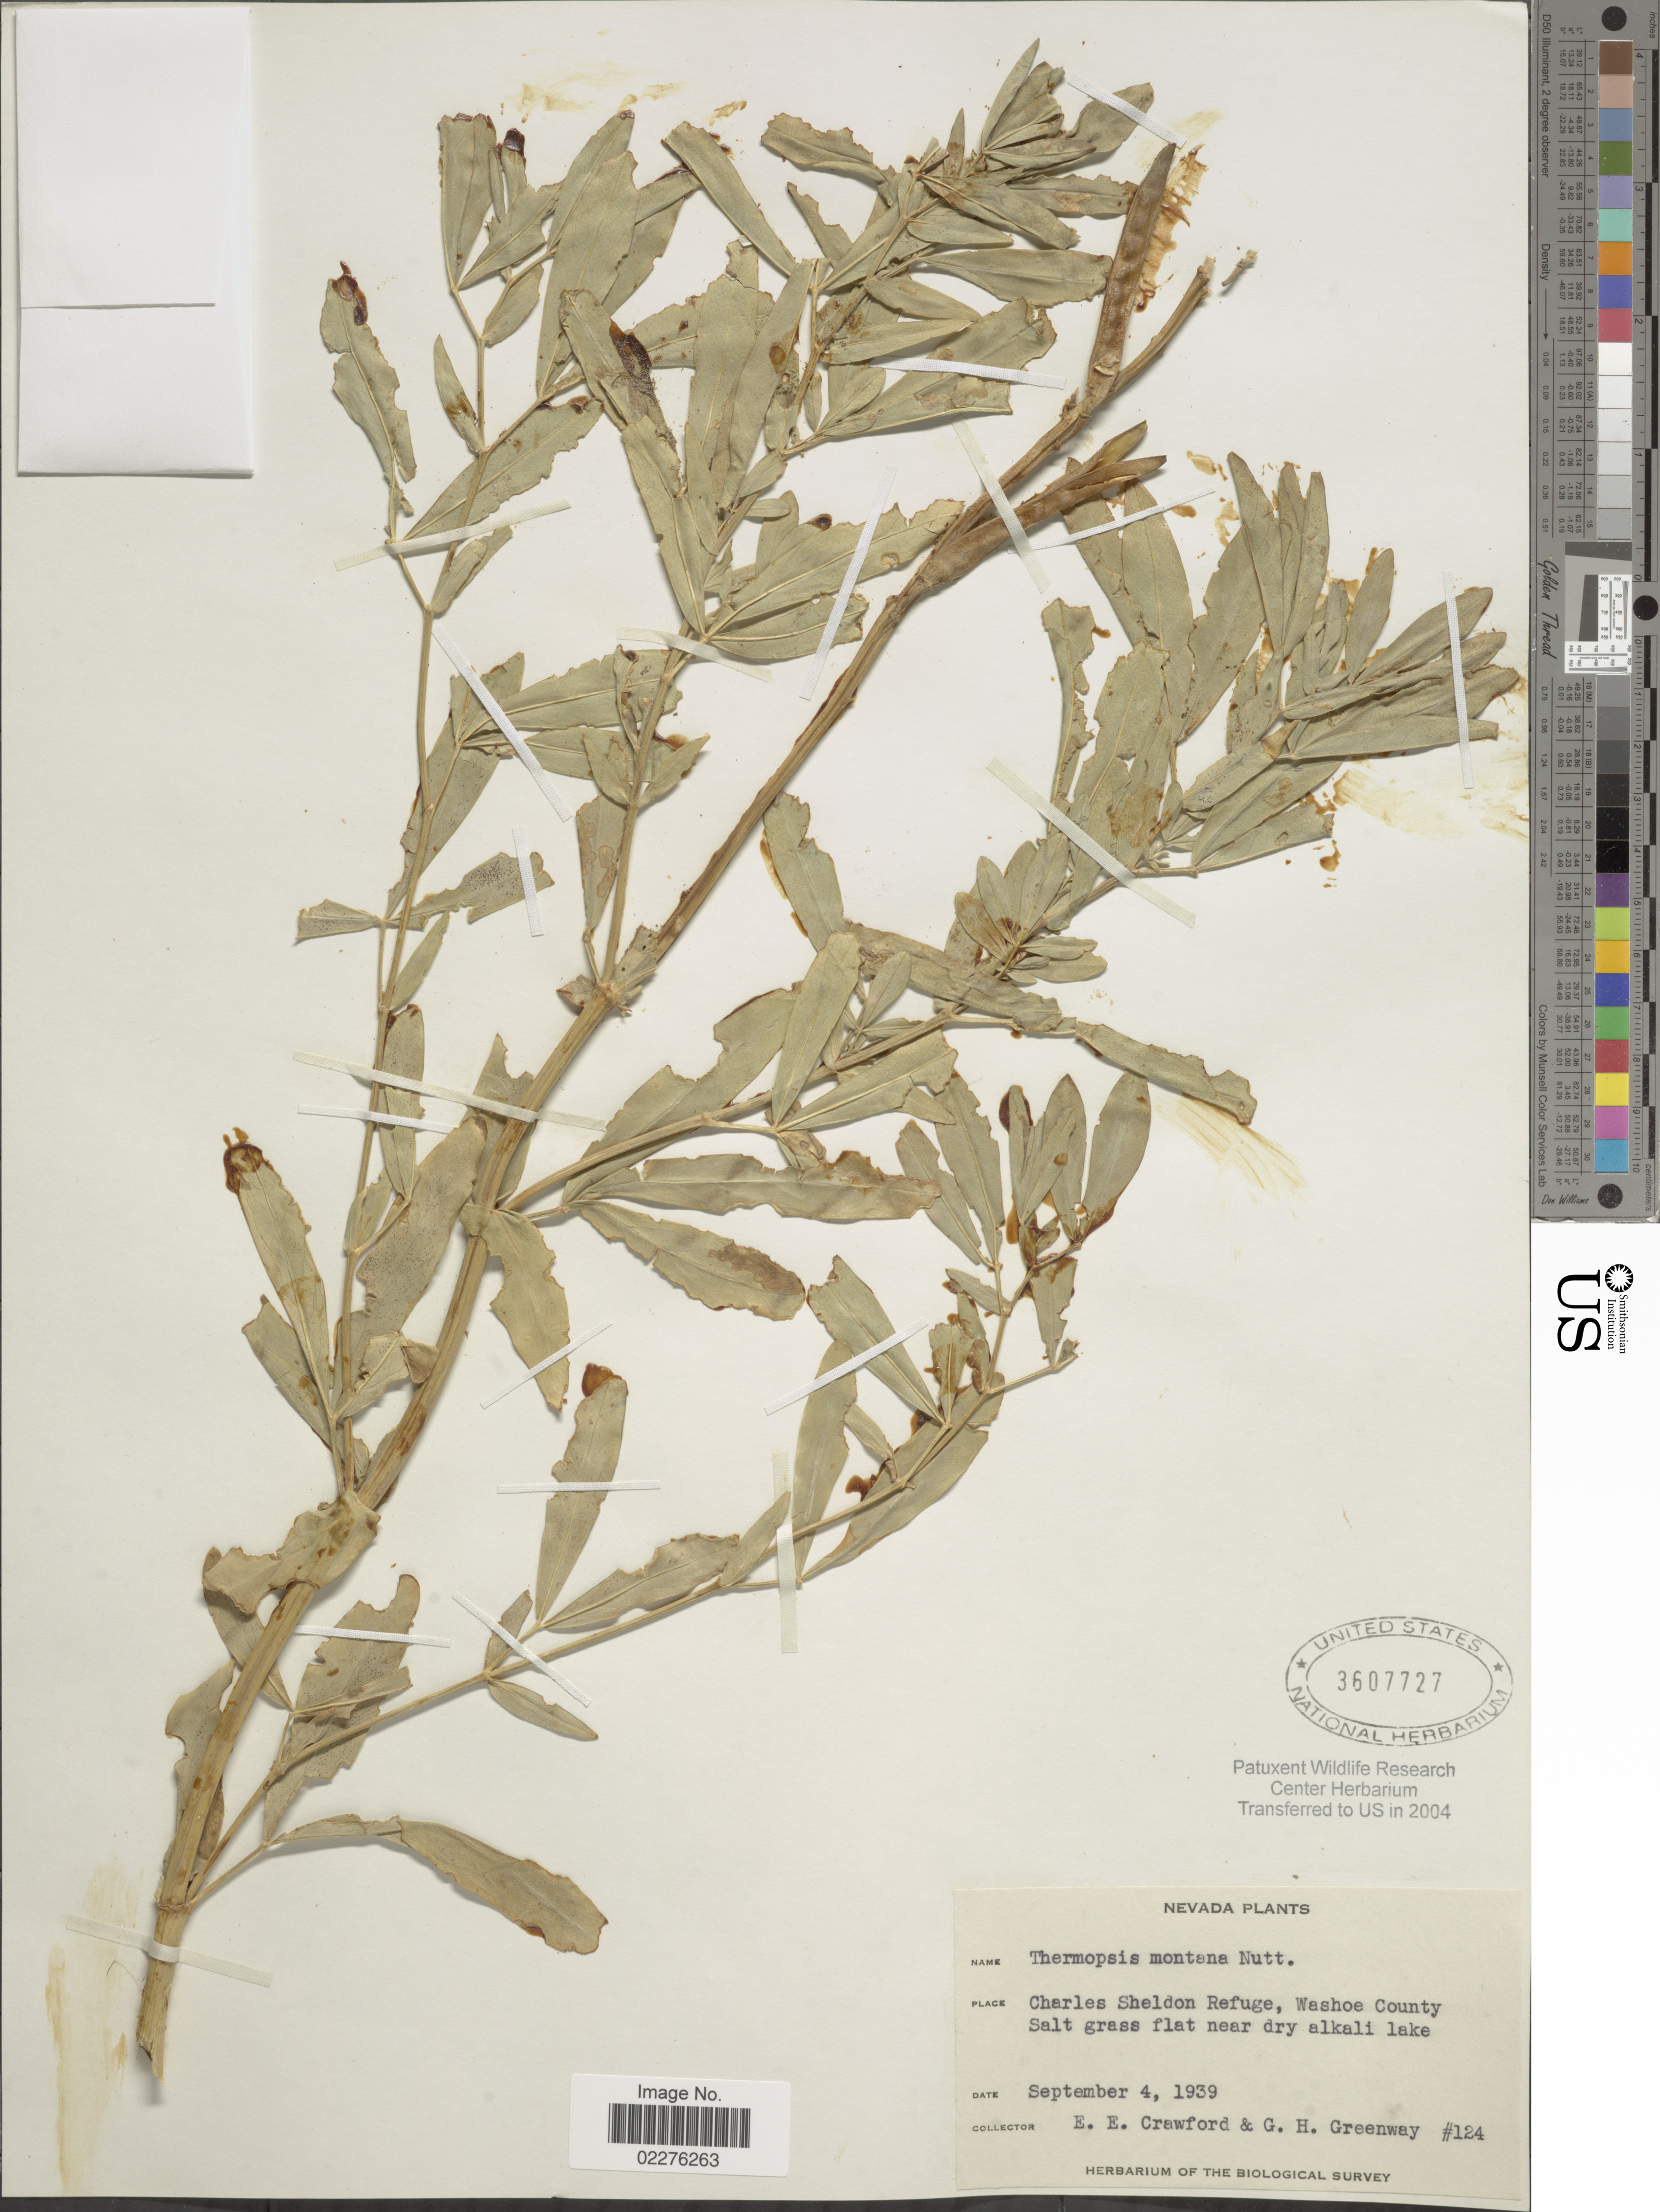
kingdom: Plantae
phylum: Tracheophyta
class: Magnoliopsida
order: Fabales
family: Fabaceae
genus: Thermopsis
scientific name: Thermopsis montana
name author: Nutt.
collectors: E. Crawford & G. Greenway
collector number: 124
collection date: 1939-09-04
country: United States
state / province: Nevada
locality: Charles Sheldon Refuge, Washoe County Salt Grass flat near dry alkali lake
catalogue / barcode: US 3607727